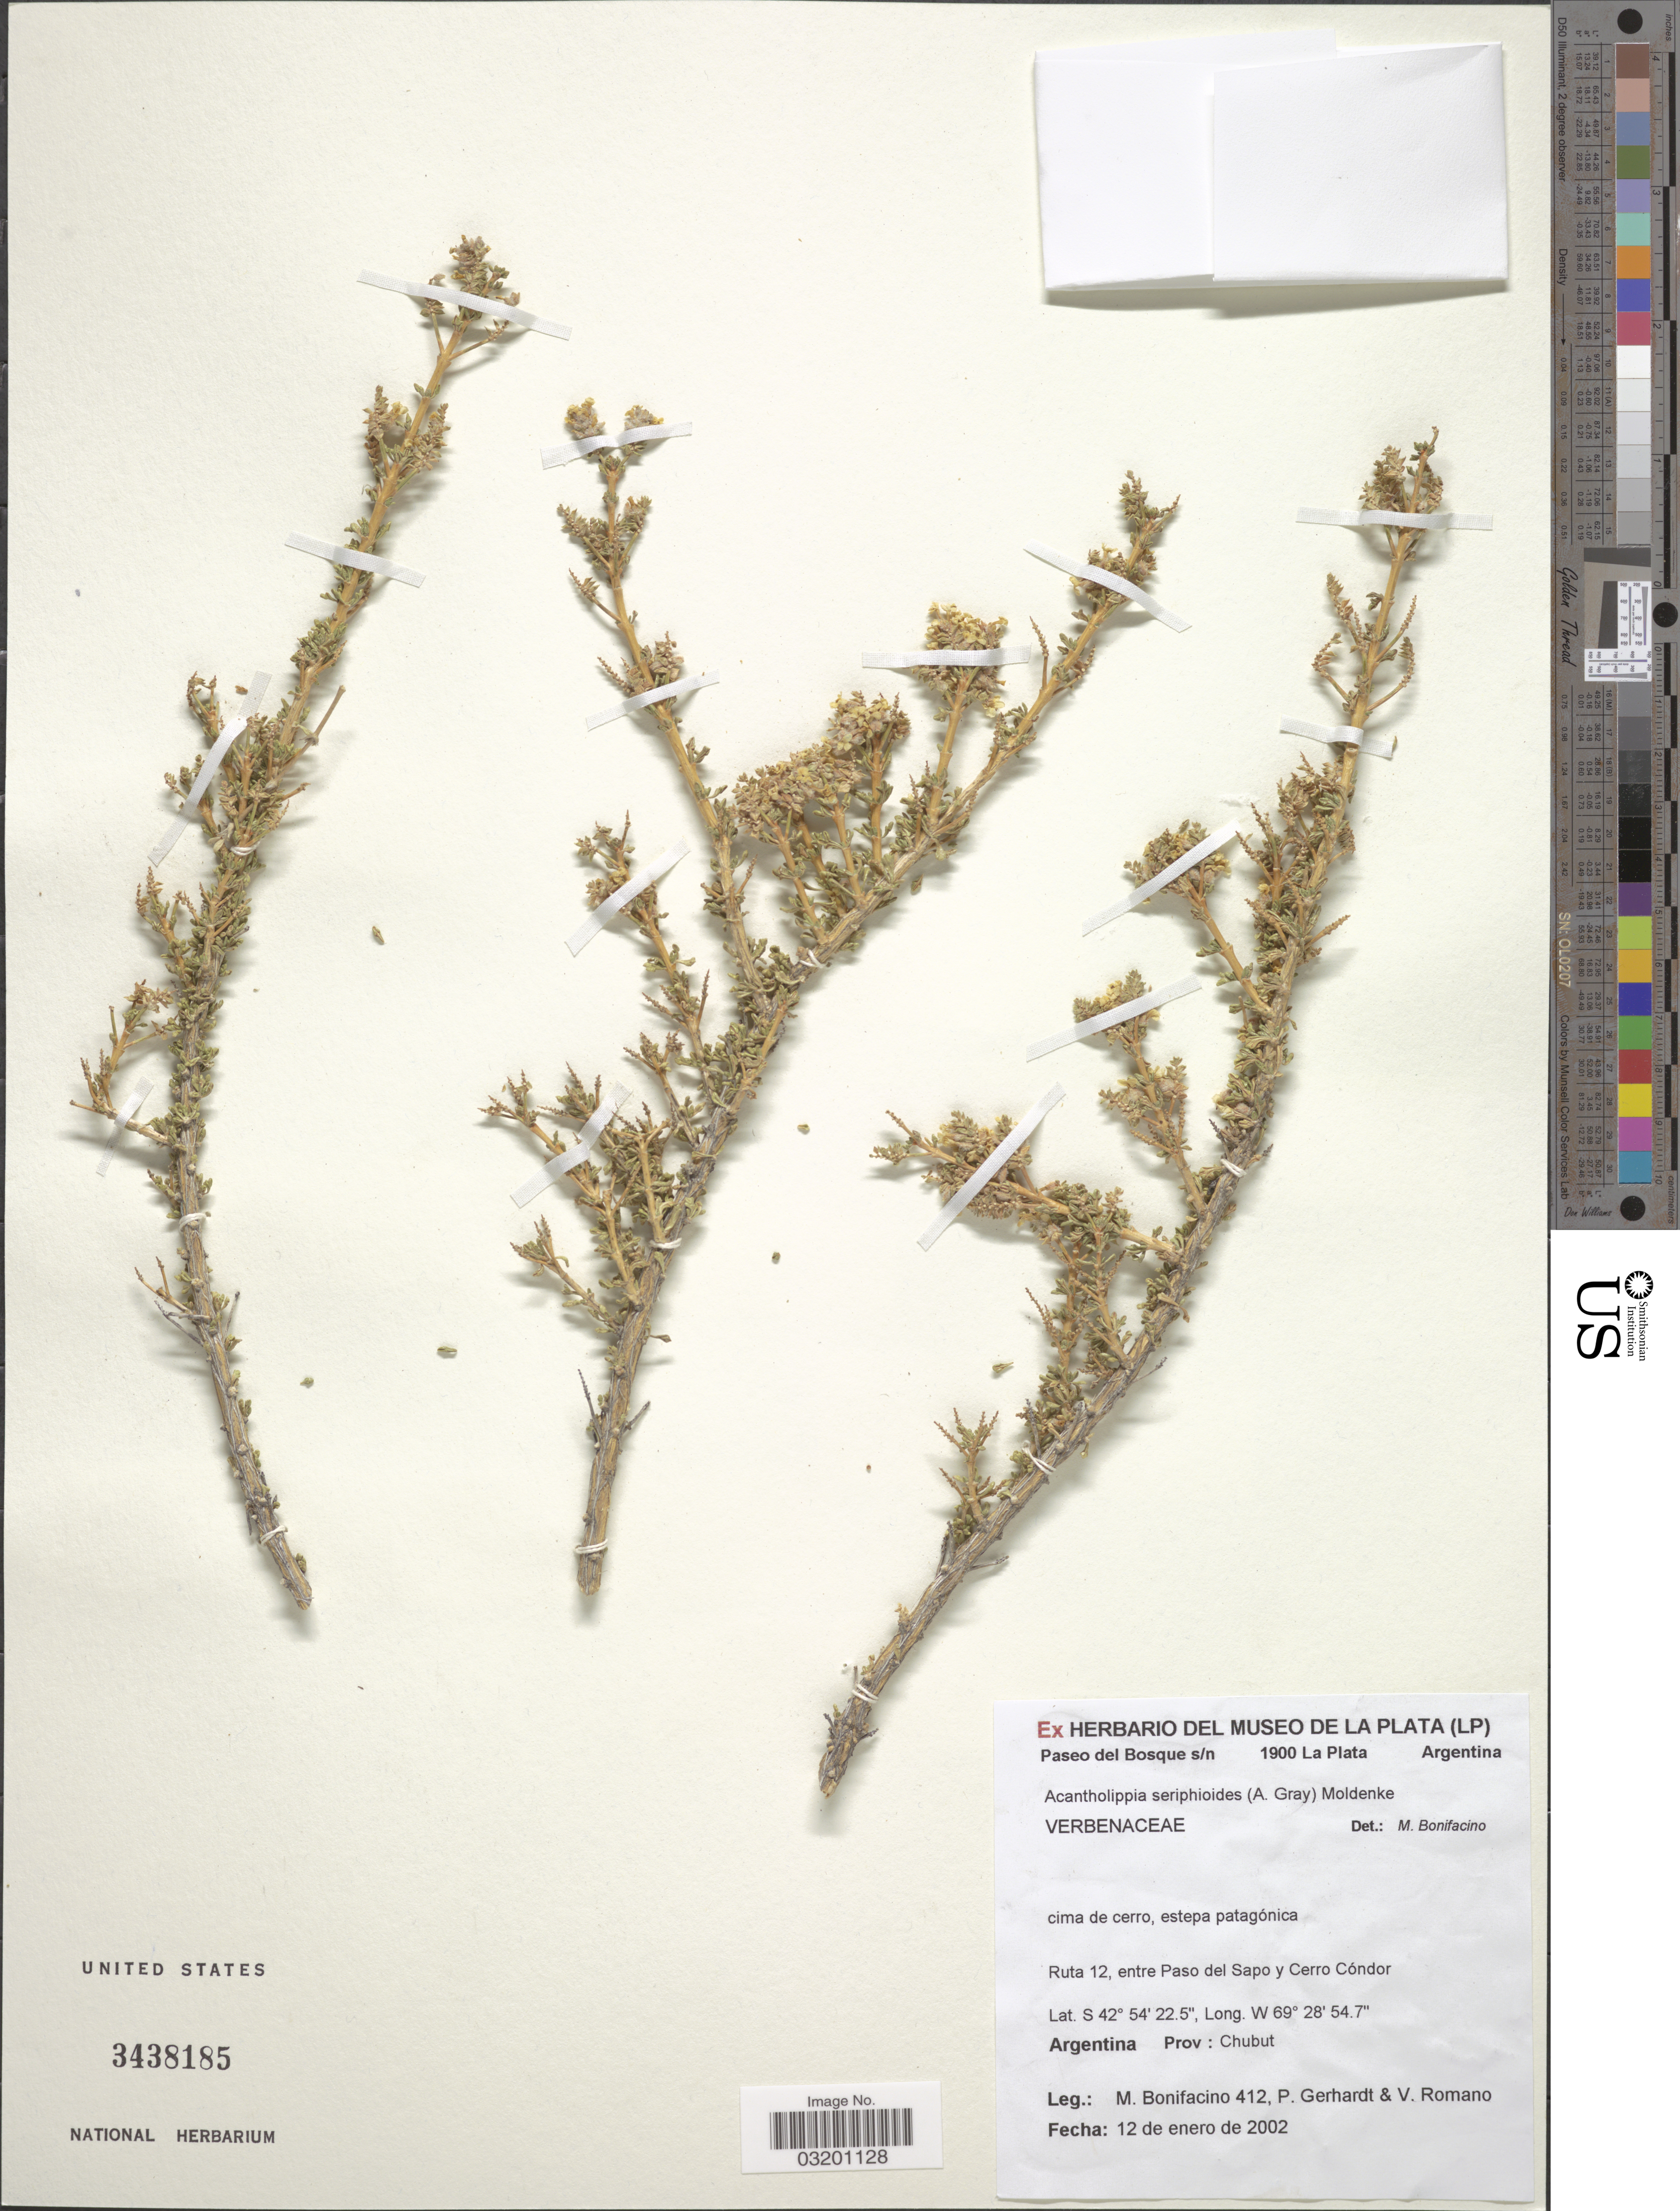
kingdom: Plantae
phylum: Tracheophyta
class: Magnoliopsida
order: Lamiales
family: Verbenaceae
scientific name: Acantholippa seriphioides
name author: (A. Gray) Moldenke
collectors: M. Bonifacino, P. Gerhardt & V. Romano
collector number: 0412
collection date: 2002-01-12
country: Argentina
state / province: Chubut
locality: Ruta 12, entre Paso del Sapo y Cerro Cóndor.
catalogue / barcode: US 3438185